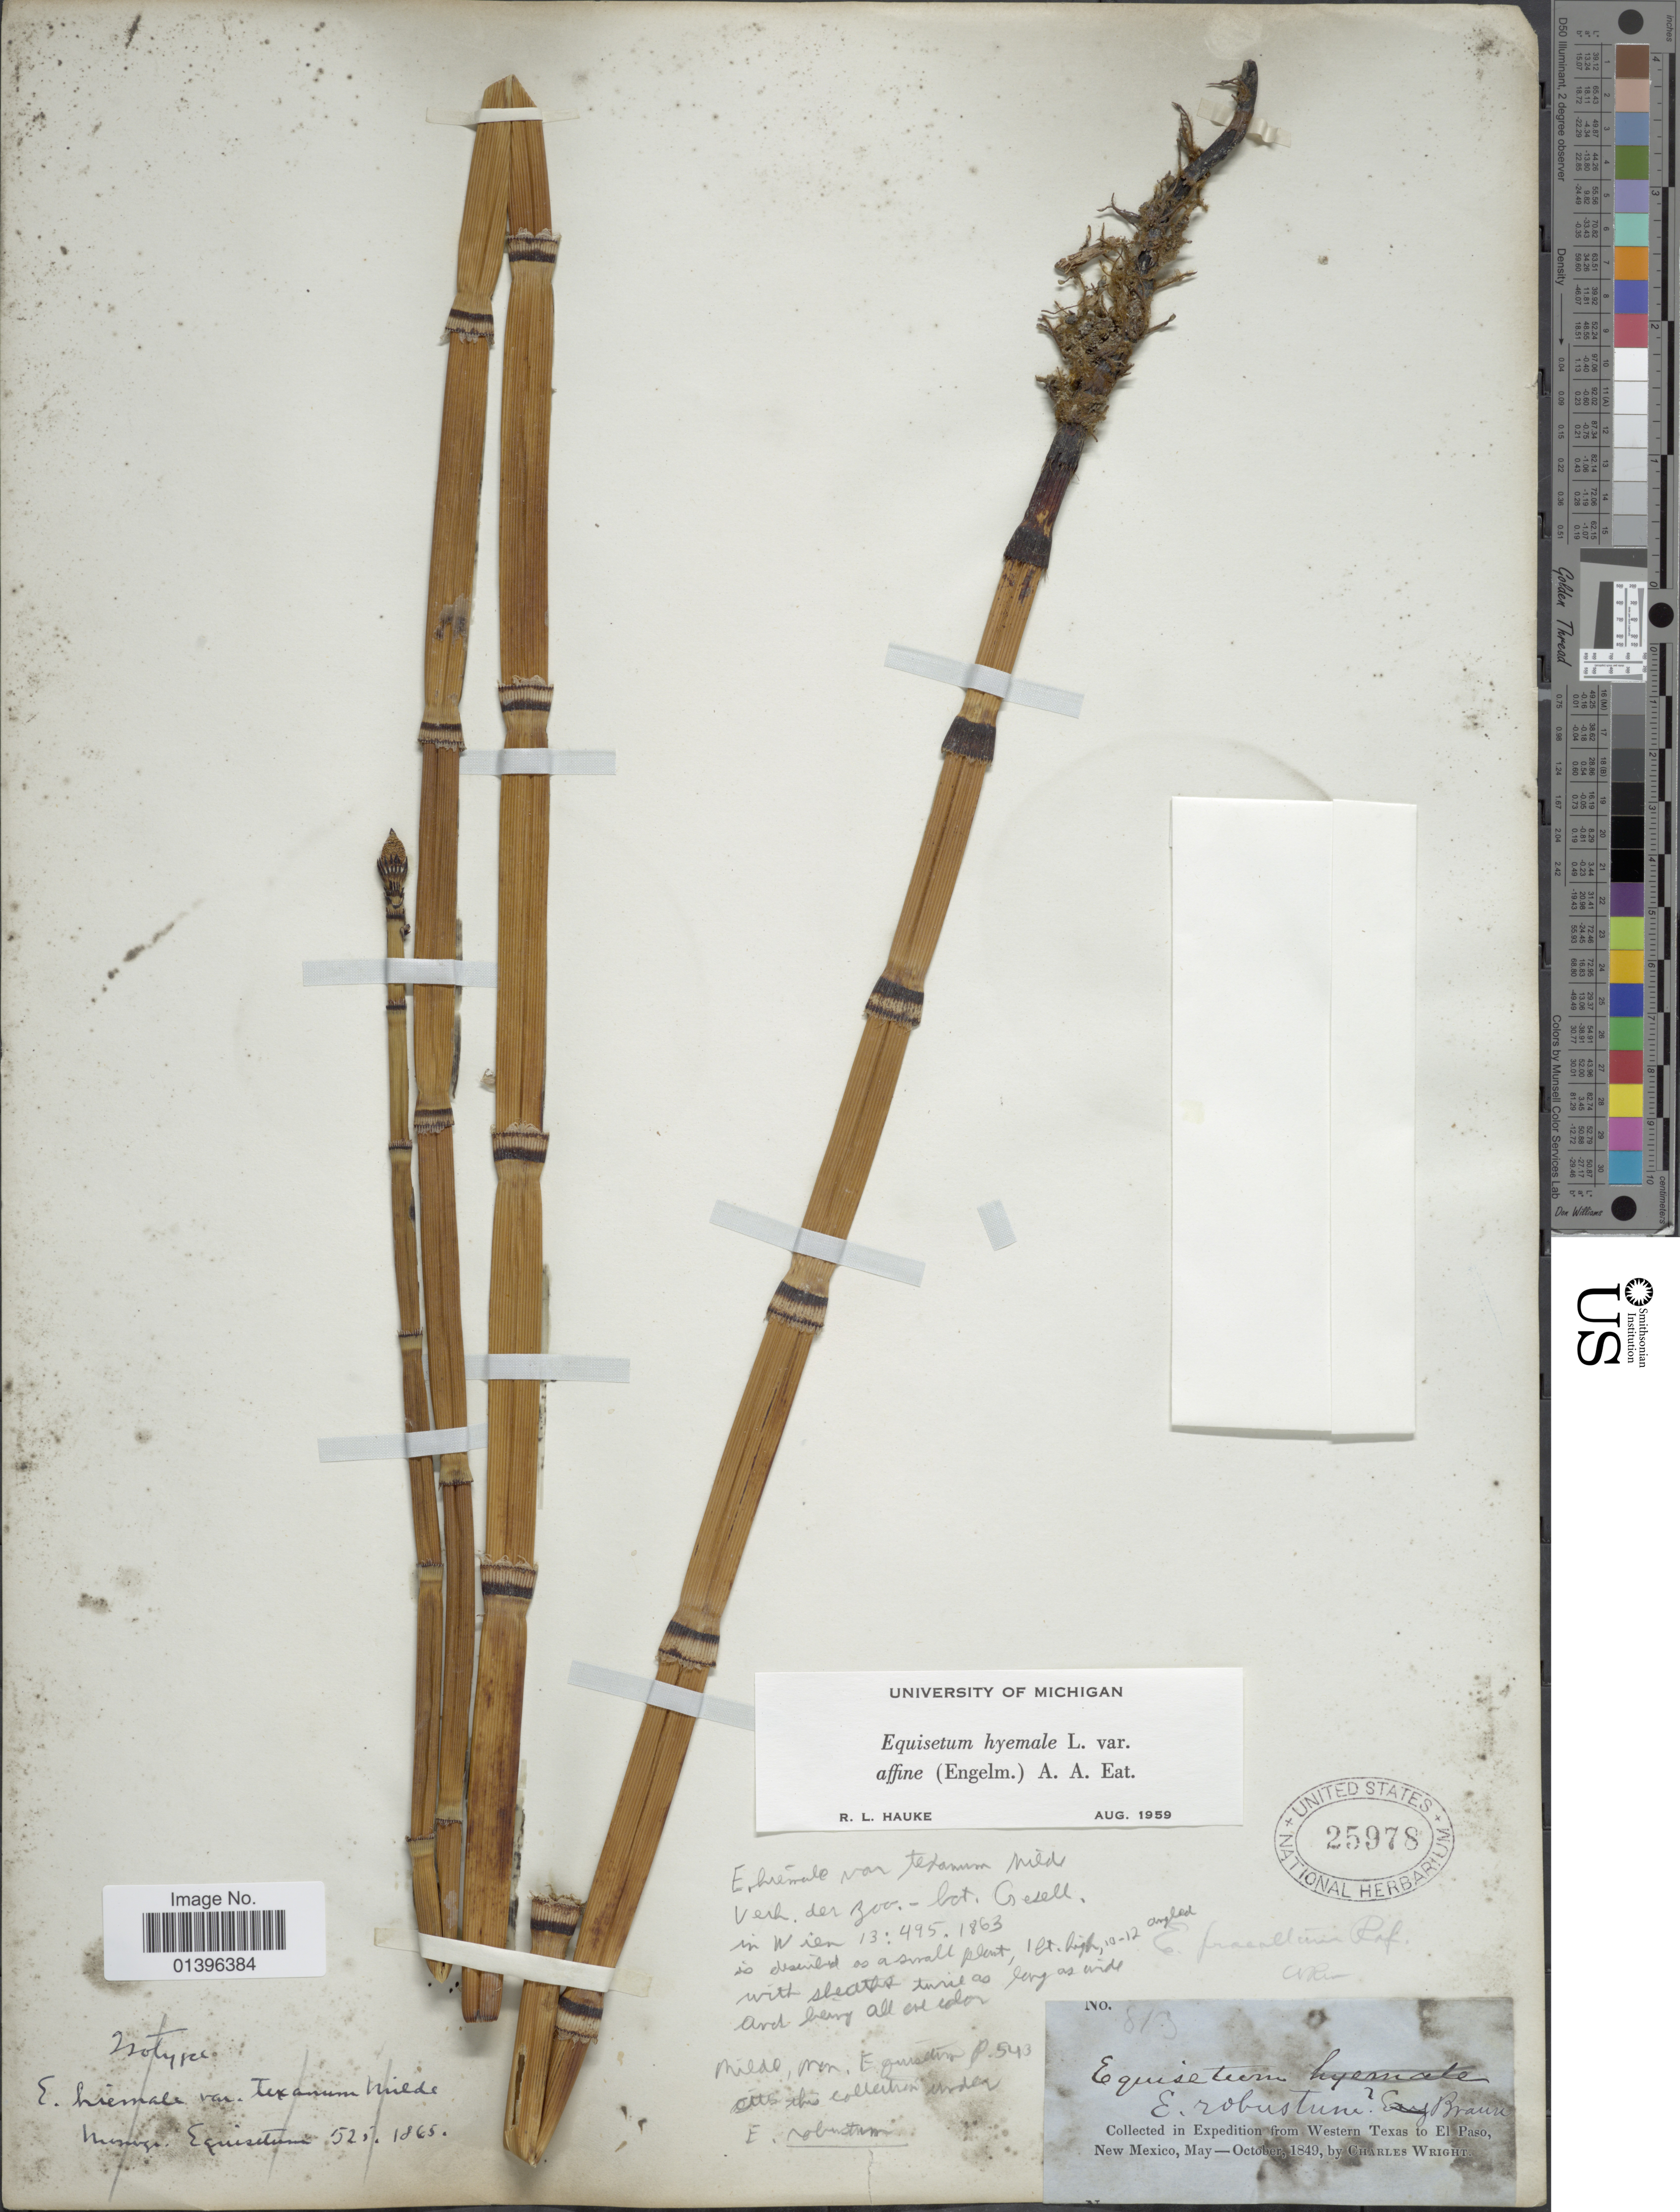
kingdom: Plantae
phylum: Tracheophyta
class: Polypodiopsida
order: Equisetales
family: Equisetaceae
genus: Equisetum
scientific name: Equisetum hyemale var. affine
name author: (Engelm.) A.A. Eaton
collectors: C. Wright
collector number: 813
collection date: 1849-05/1849-10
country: United States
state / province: New Mexico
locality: From Western Texas to El Paso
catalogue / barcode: US 25978